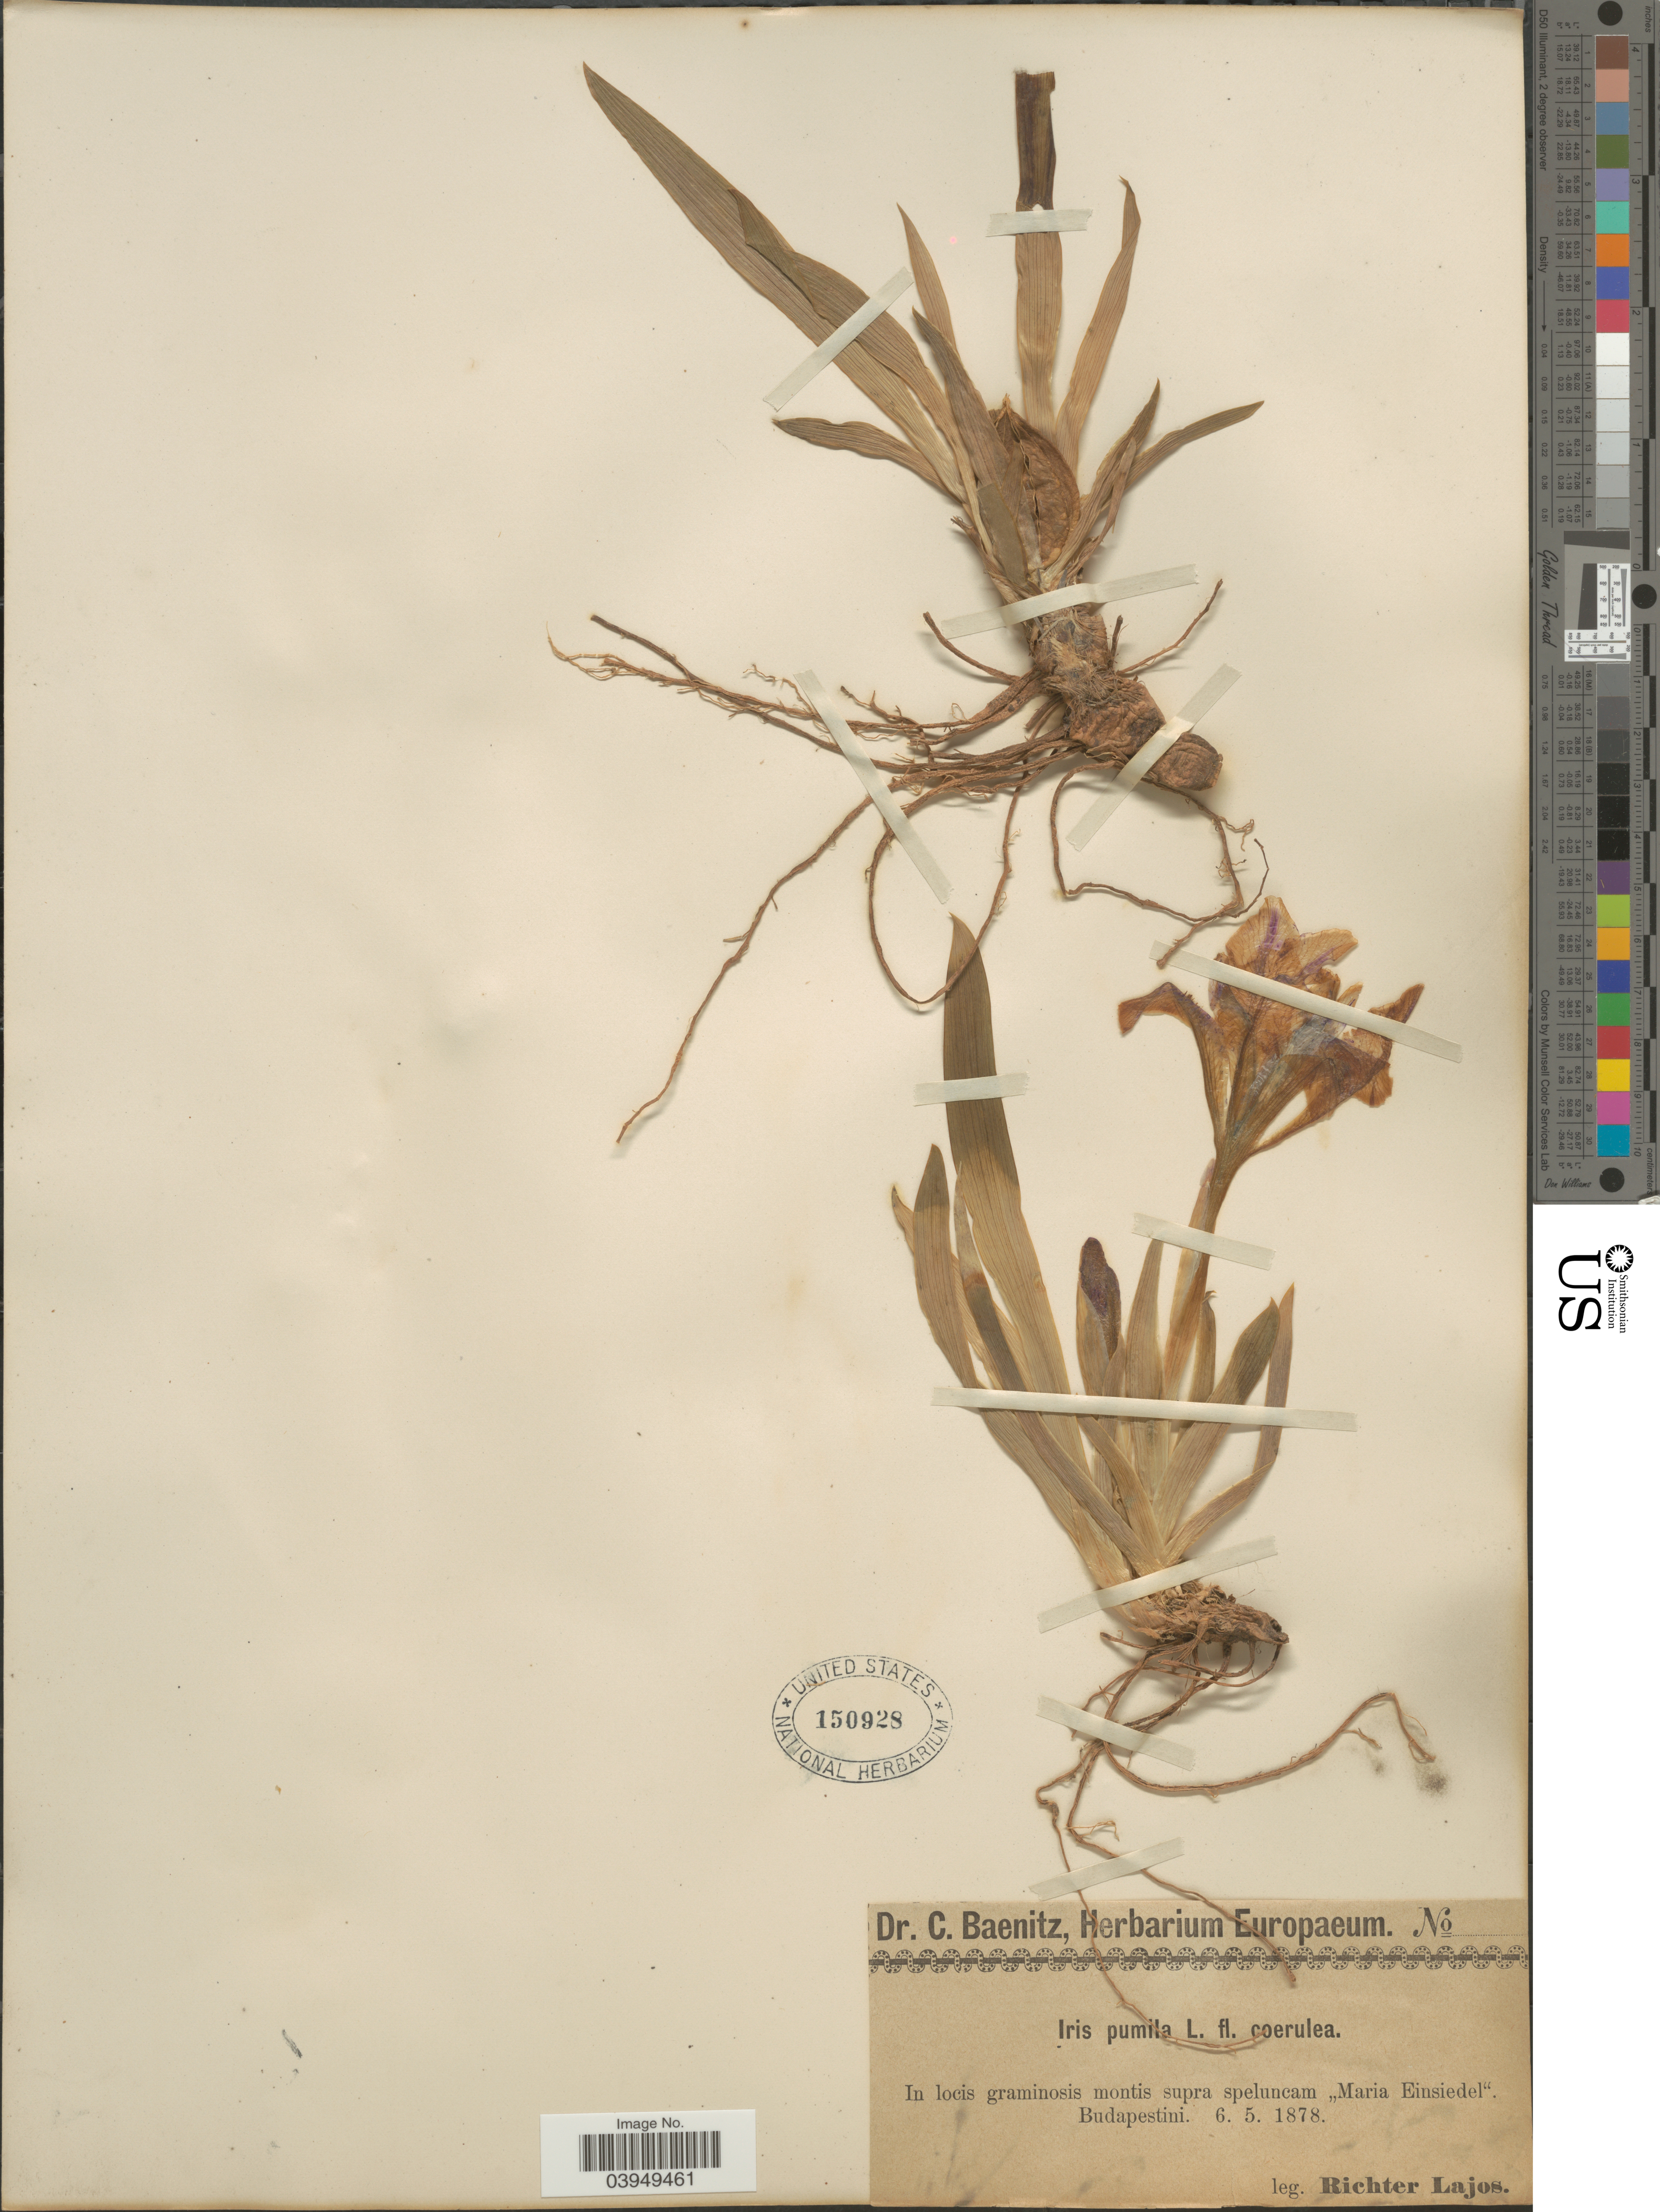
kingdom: Plantae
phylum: Tracheophyta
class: Liliopsida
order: Asparagales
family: Iridaceae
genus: Iris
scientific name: Iris pumila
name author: L.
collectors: R. Lajos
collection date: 1878-05-06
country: Hungary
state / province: Budapest, Capital District of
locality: In locis graminosis montis supra speluncam "Maria Einsiedel". Budapestini.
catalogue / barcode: US 150928